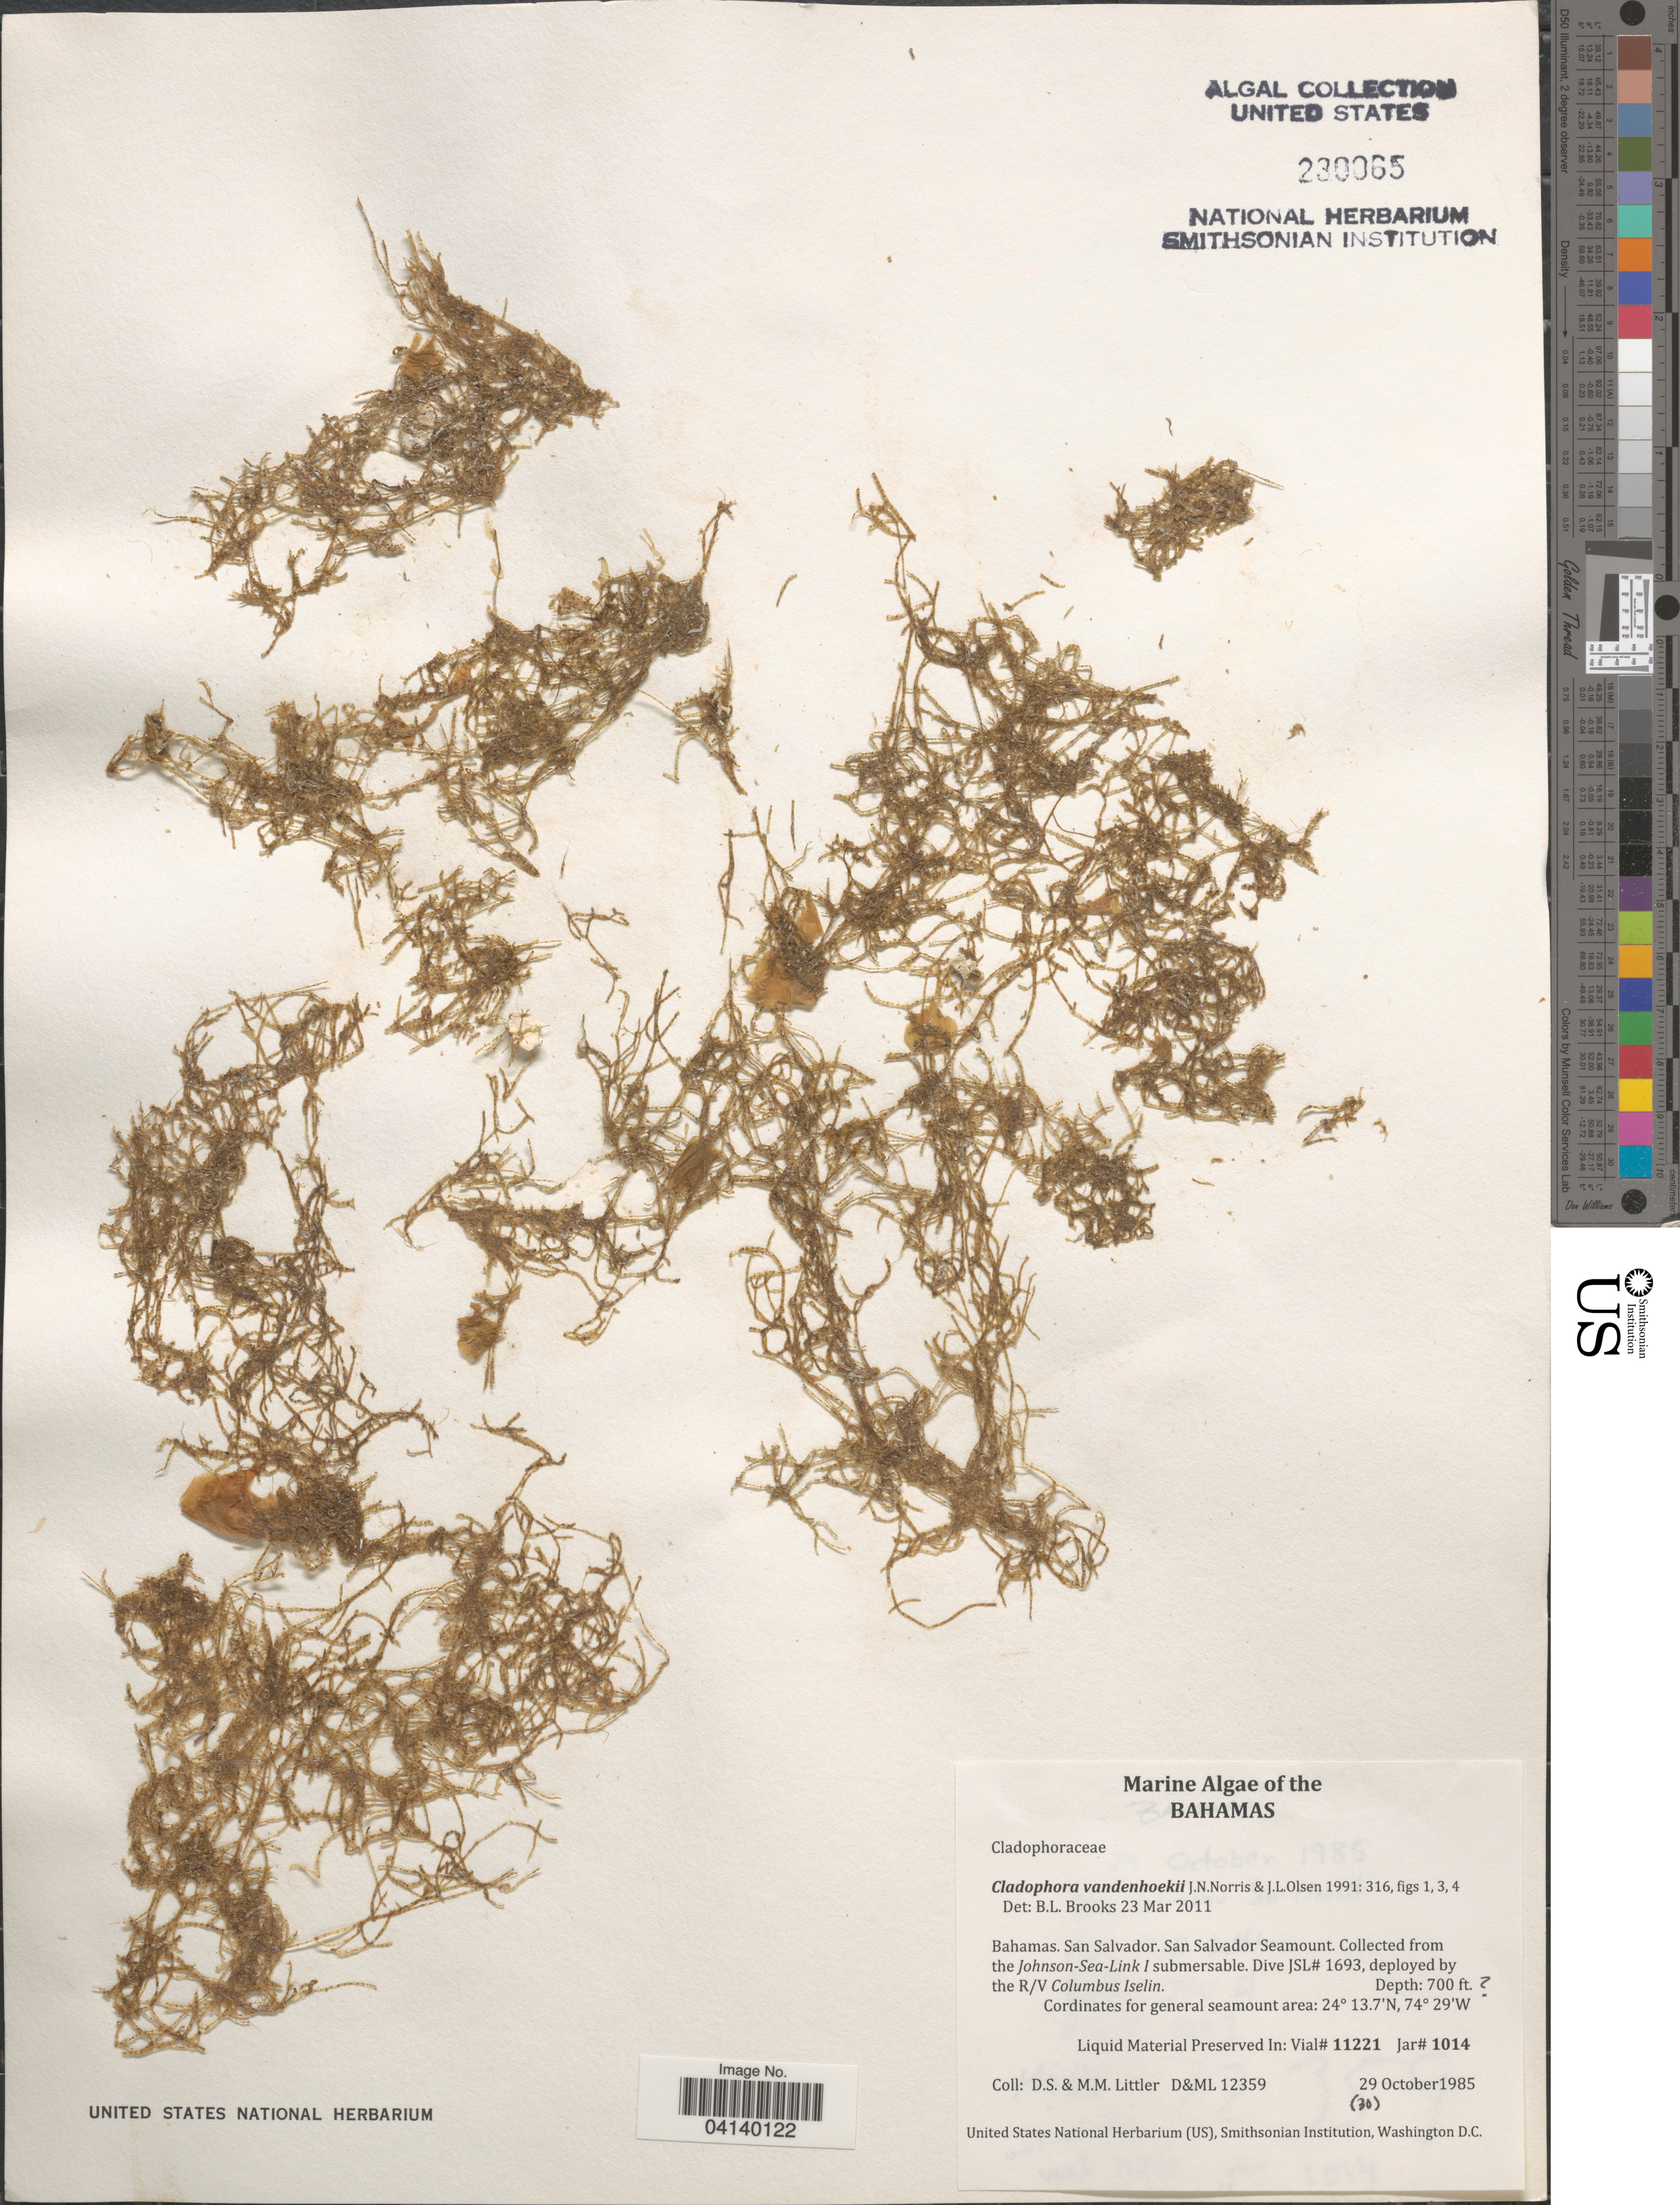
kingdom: Plantae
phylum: Chlorophyta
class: Ulvophyceae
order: Cladophorales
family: Cladophoraceae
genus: Cladophora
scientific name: Cladophora vandenhoekii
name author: J.N. Norris & J.L. Olsen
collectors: D. S. Littler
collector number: D&ML12359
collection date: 1985-10-30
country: Bahamas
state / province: San Salvador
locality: San Salvador Seamount. The Johnson-Sea-Link 1 submersable. Dive JSL#1693, deployed by the R/V Columbus Iselin.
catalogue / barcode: US 230065